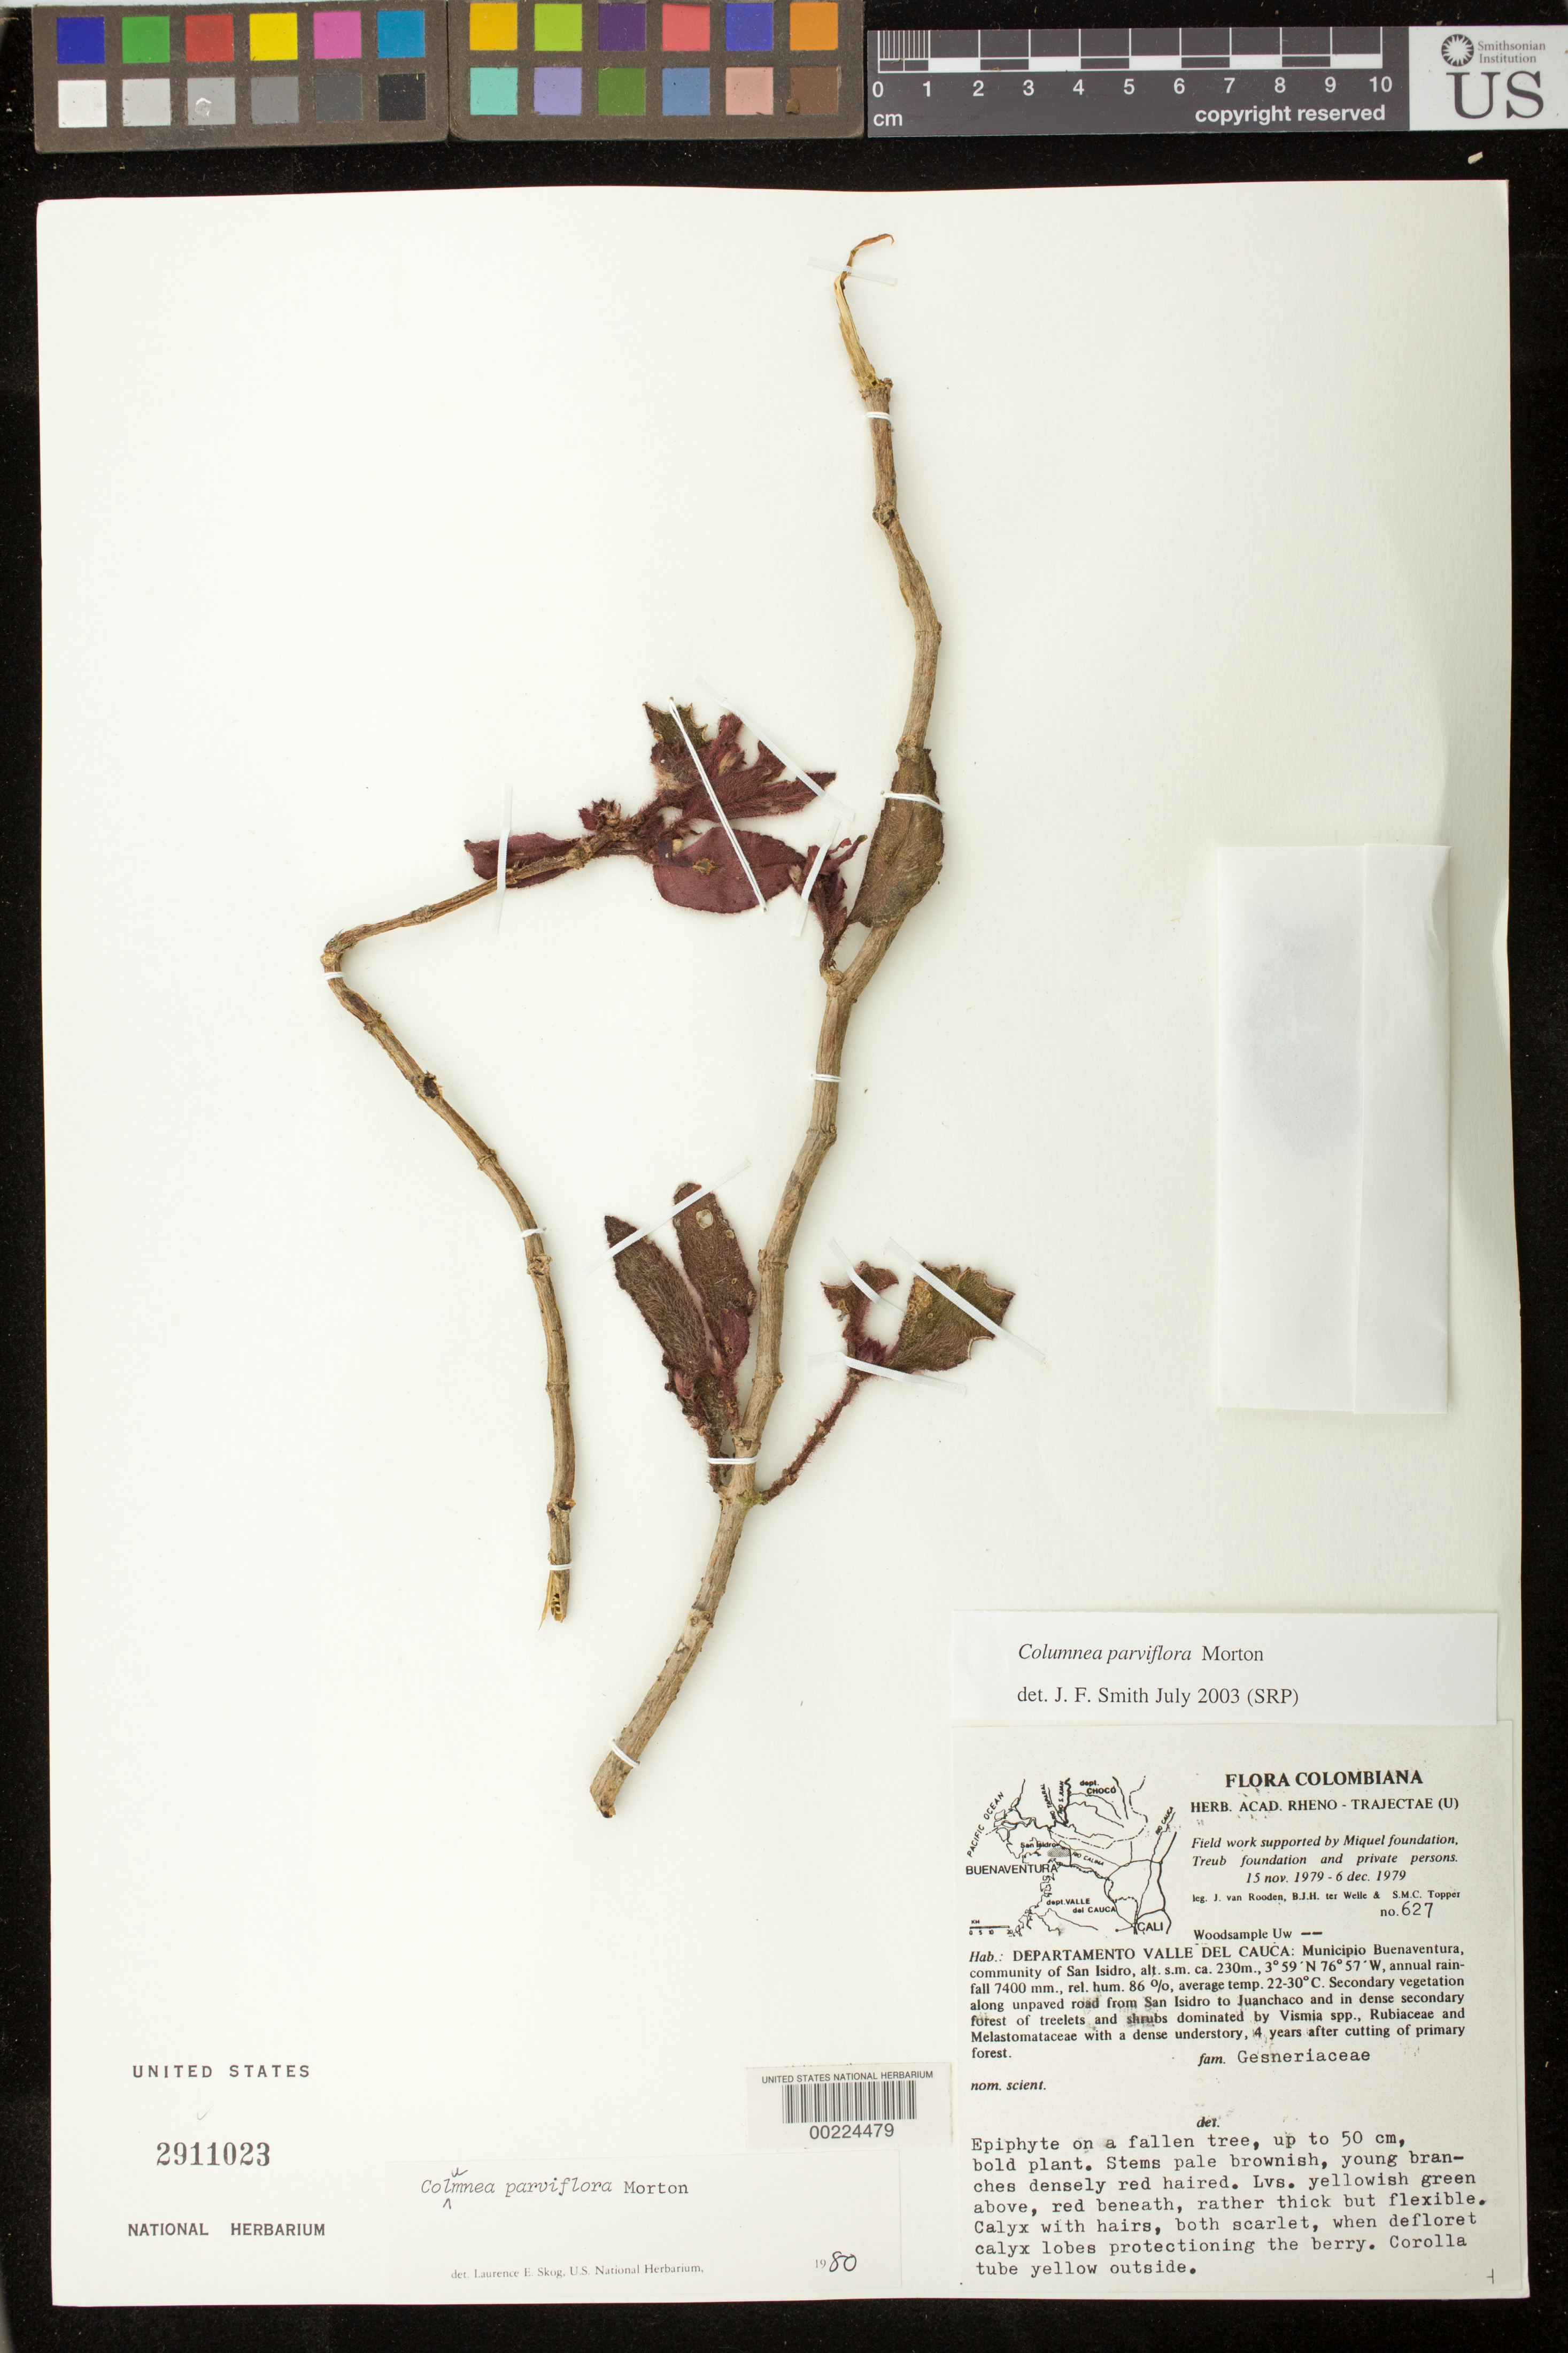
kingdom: Plantae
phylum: Tracheophyta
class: Magnoliopsida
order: Lamiales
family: Gesneriaceae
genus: Columnea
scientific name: Columnea herthae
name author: Mansf.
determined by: Clark, J. L.; Skog, Laurence E.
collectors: J. Van Rooden, B. Welle & -. Topper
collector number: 627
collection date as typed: Nov-Dec 1979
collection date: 1979-11/1979-12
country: Colombia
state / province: Valle del Cauca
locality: Mpio. Buenaventura, community of San Isidro, along unpaved road from San Isidro to Juanchaco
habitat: Secondary vegetation and in dense secondary forest with dense understory, 4 years after cutting of primary forest. Annual rainfall 7400 mm, rel. hum. 86%, average temp. 22-30°C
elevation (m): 230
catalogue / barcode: US 2911023